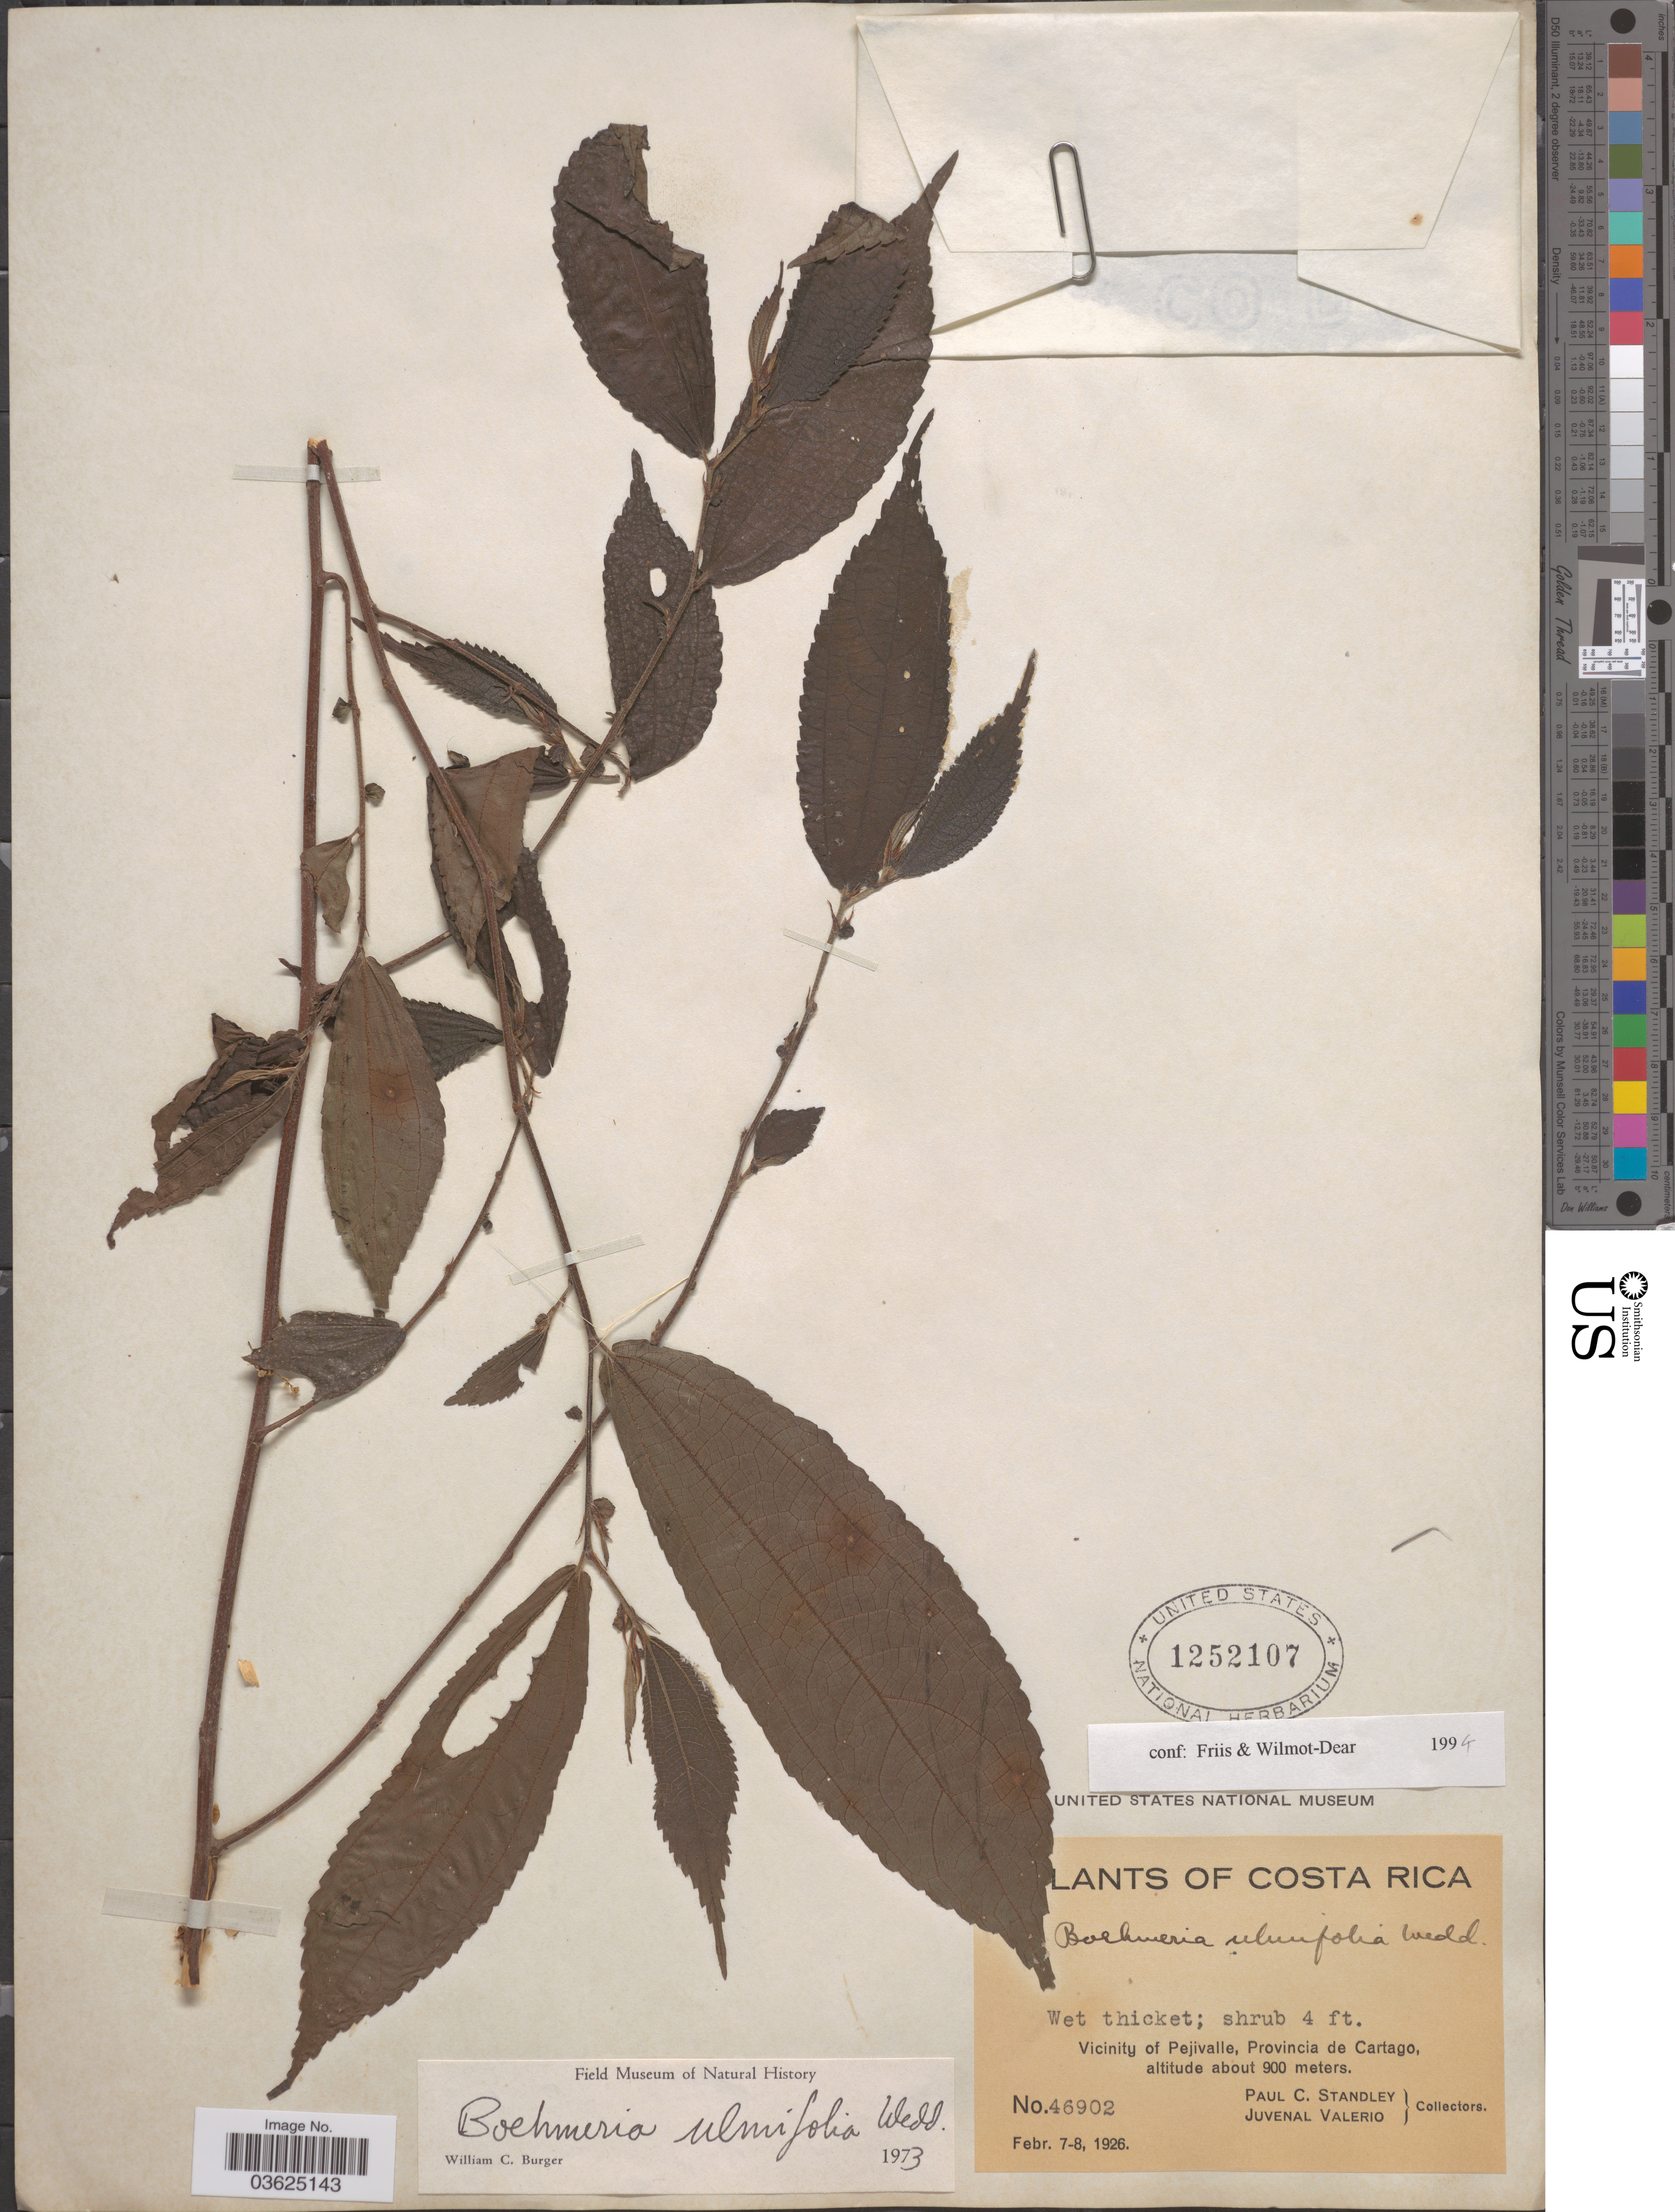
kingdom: Plantae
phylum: Tracheophyta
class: Magnoliopsida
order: Rosales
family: Urticaceae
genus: Boehmeria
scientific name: Boehmeria ulmifolia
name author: Wedd.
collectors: P. C. Standley & J. Valerio R.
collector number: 46902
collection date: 1926-02-07/1926-02-08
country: Costa Rica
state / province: Cartago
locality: Vicinity of Pejivalle.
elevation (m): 900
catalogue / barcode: US 1252107